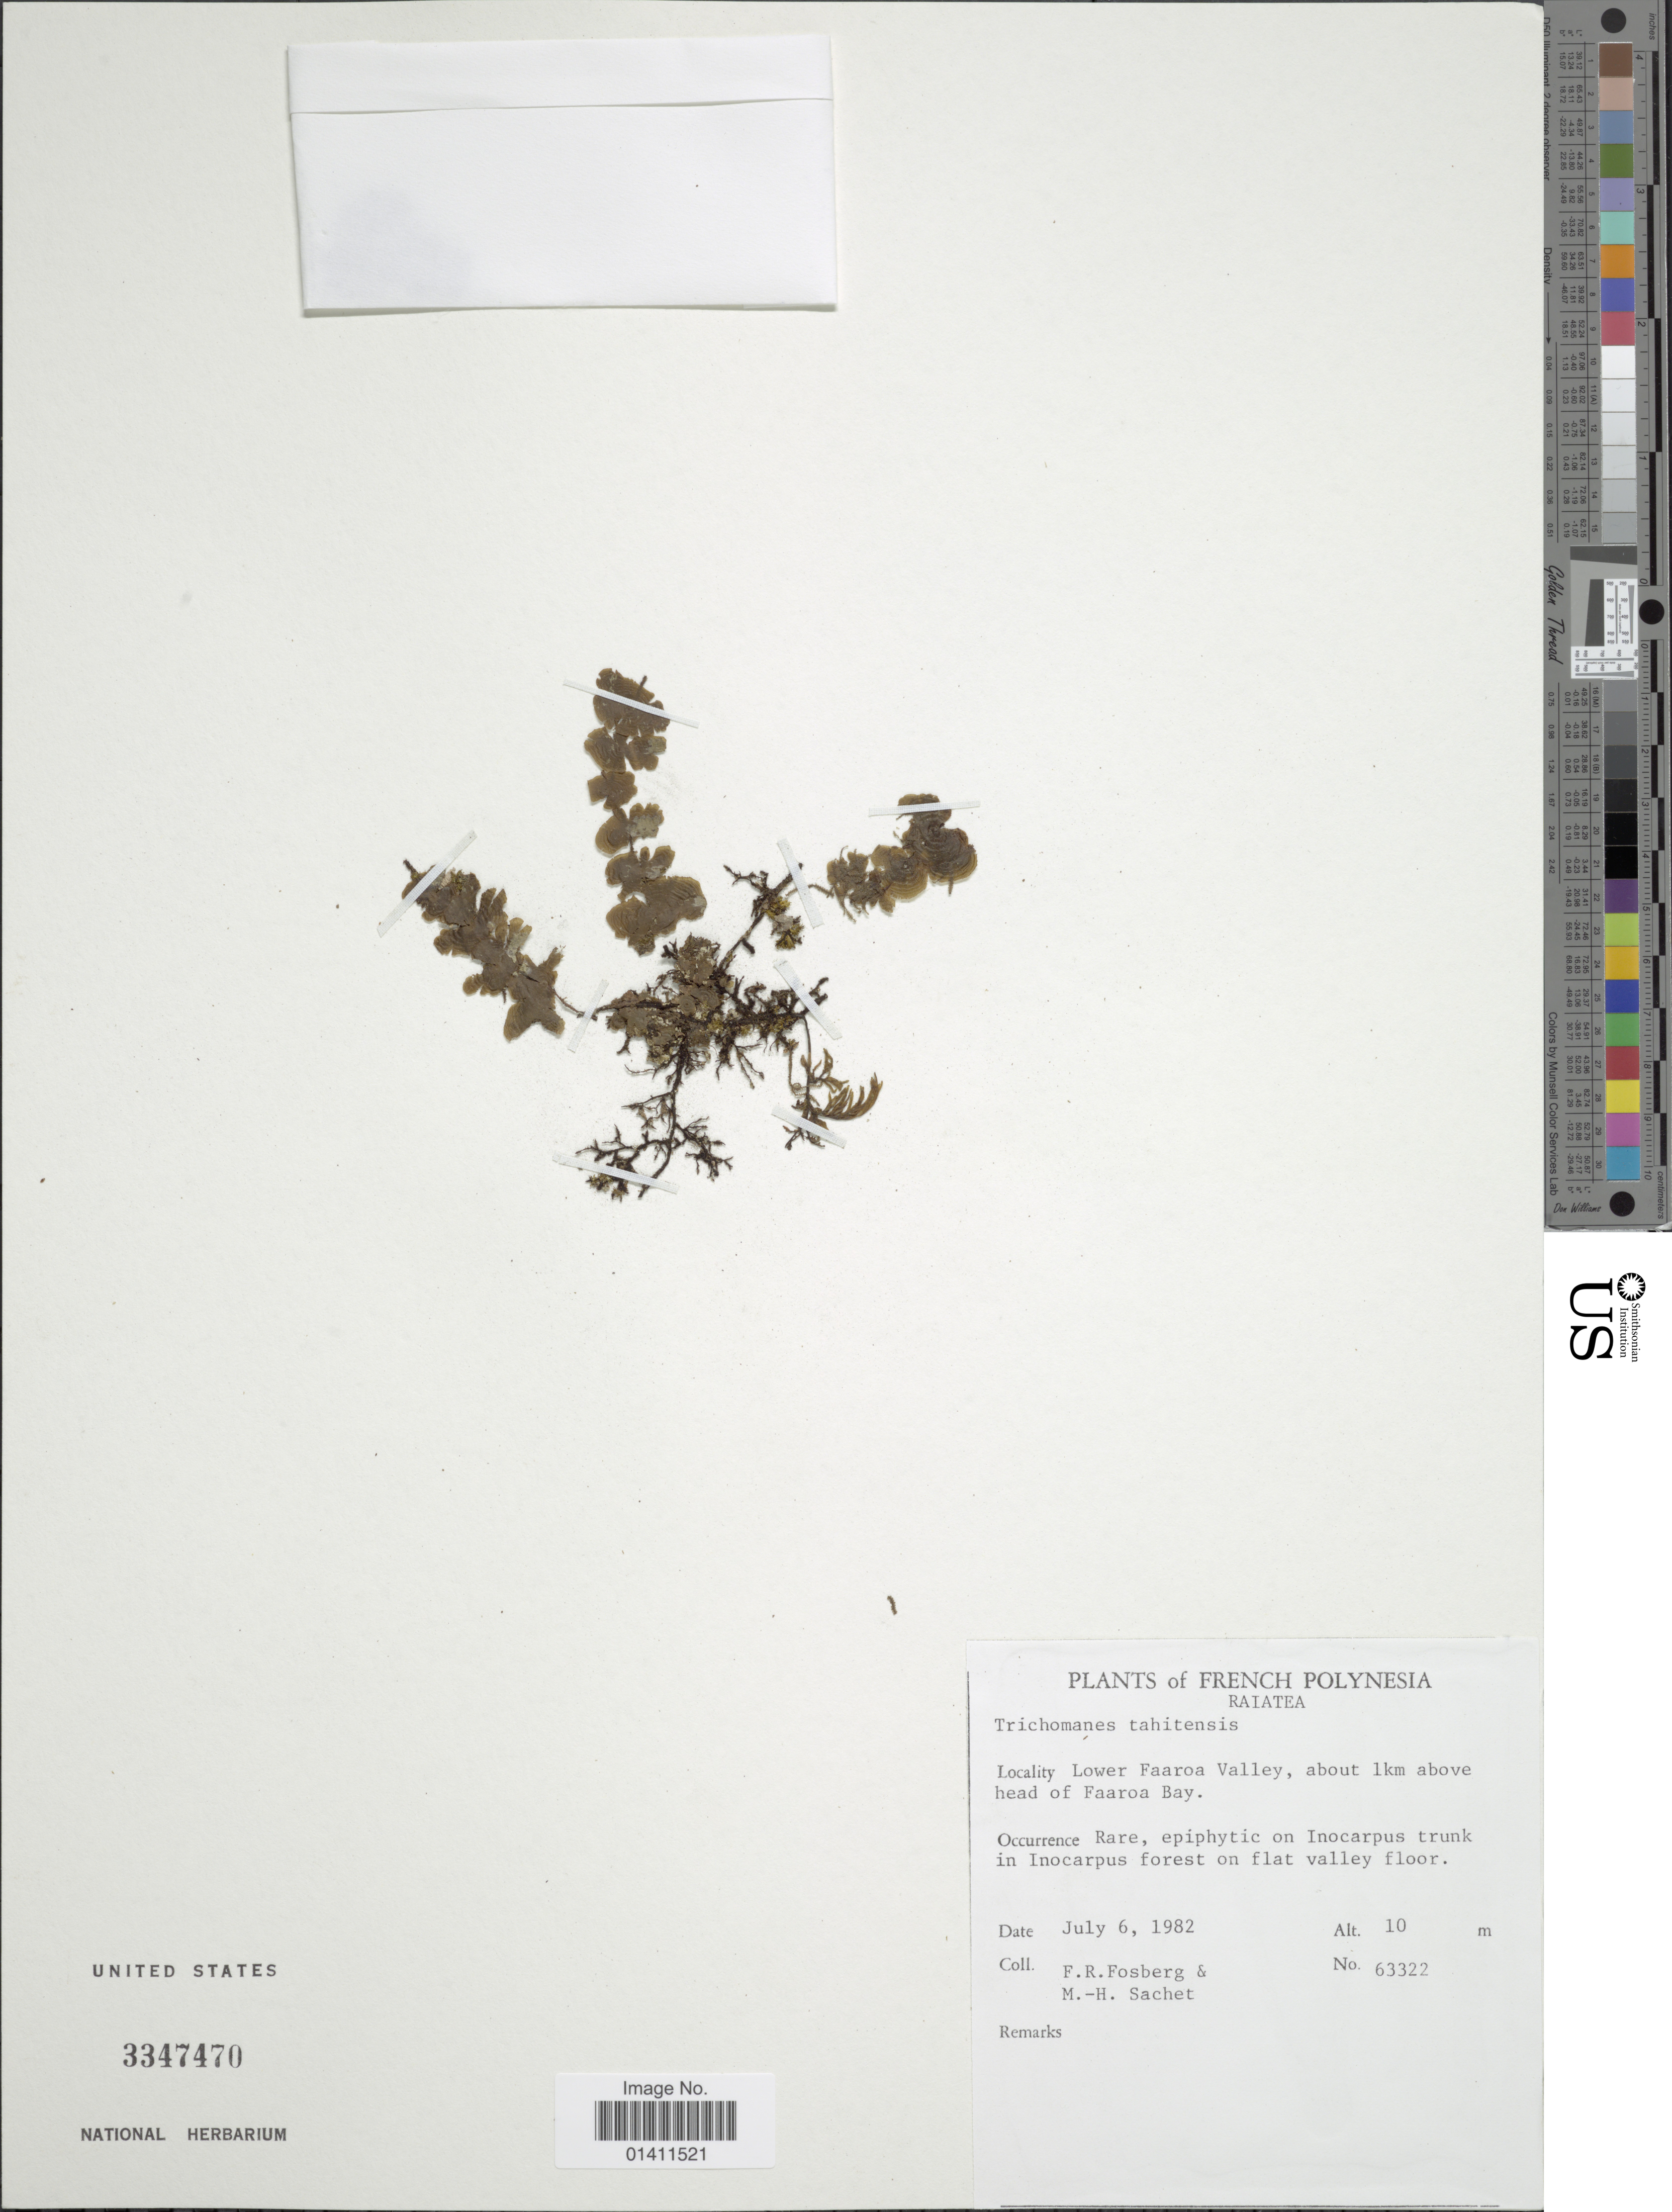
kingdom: Plantae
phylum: Tracheophyta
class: Polypodiopsida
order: Hymenophyllales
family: Hymenophyllaceae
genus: Didymoglossum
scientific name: Didymoglossum tahitense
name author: (Nadeaud) Ebihara & K. Iwats.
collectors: F. R. Fosberg & M.-H. Sachet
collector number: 63322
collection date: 1982-07-06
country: French Polynesia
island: Raiatea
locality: Raiatea. Lower Faaroa Valley, about 1km above head of Faaroa Bay.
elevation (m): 10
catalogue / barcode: US 3347470